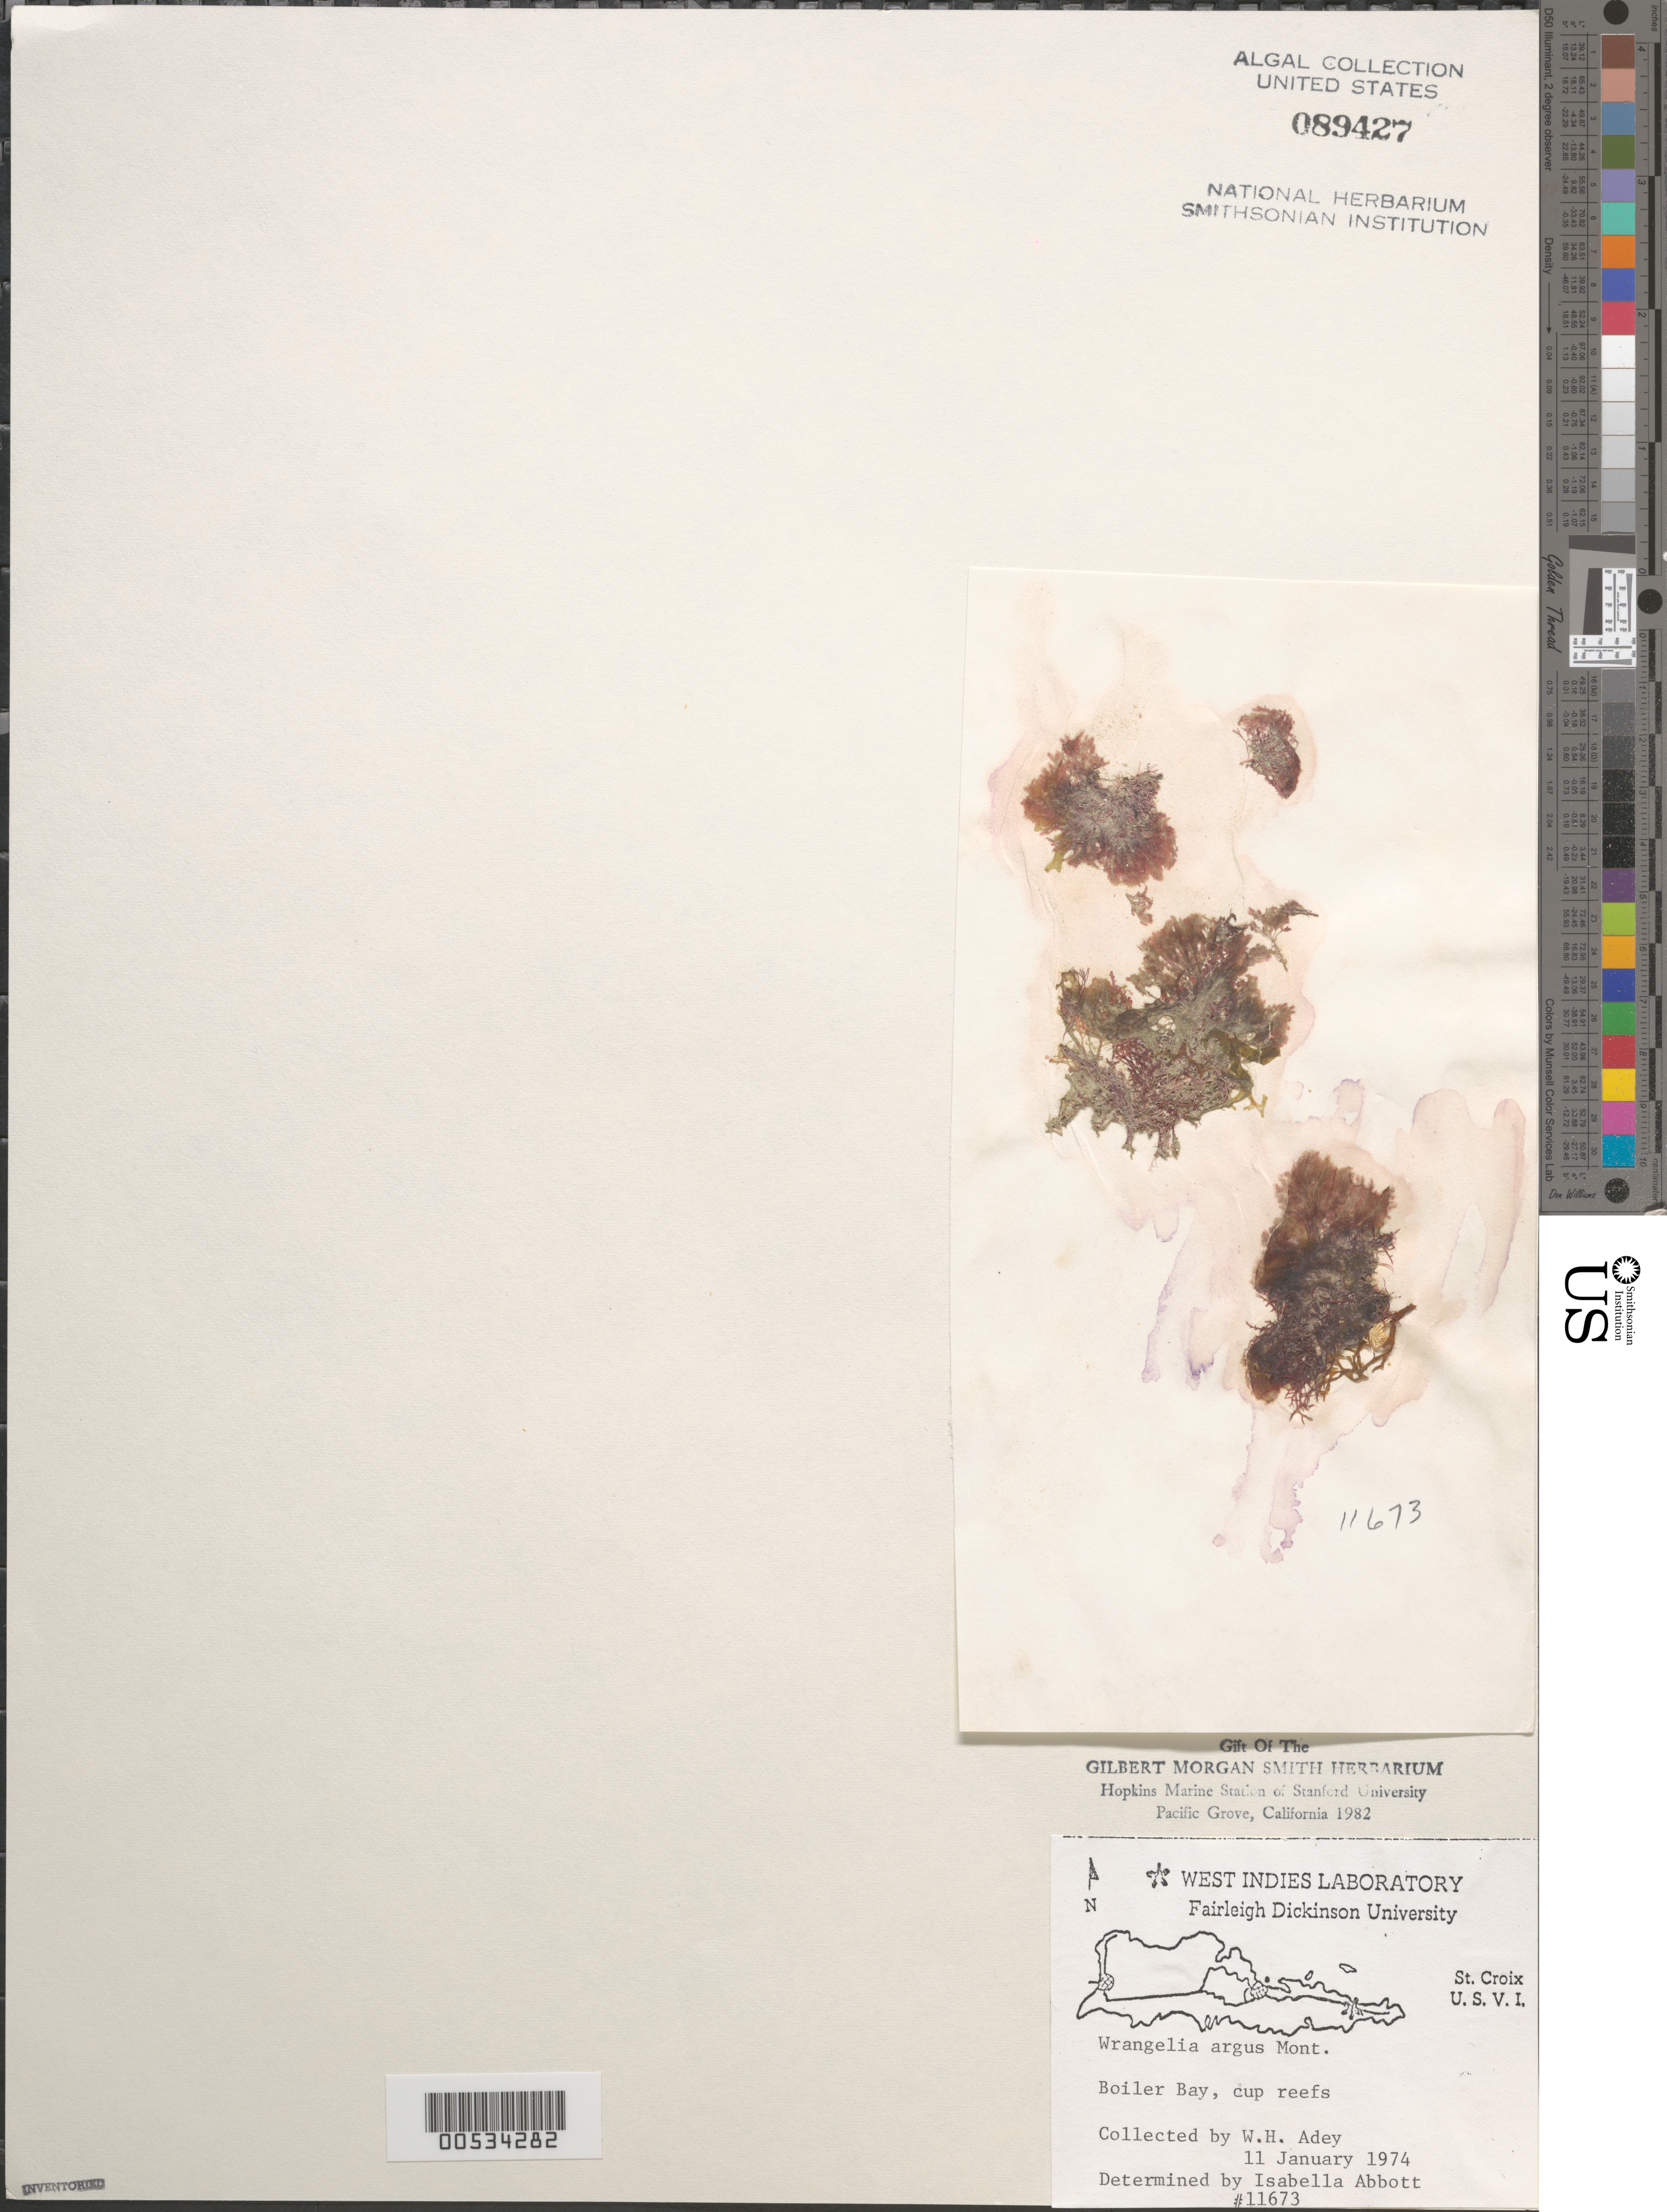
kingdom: Plantae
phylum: Rhodophyta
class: Florideophyceae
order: Ceramiales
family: Wrangeliaceae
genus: Wrangelia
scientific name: Wrangelia argus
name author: (Mont.) Mont.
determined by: Abbott, Isabella A.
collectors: W. H. Adey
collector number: IAA 11673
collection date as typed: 11 Jan 1974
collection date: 1974-01-11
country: U.S. Virgin Islands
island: St. Croix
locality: Boiler Bay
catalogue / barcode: US 89427